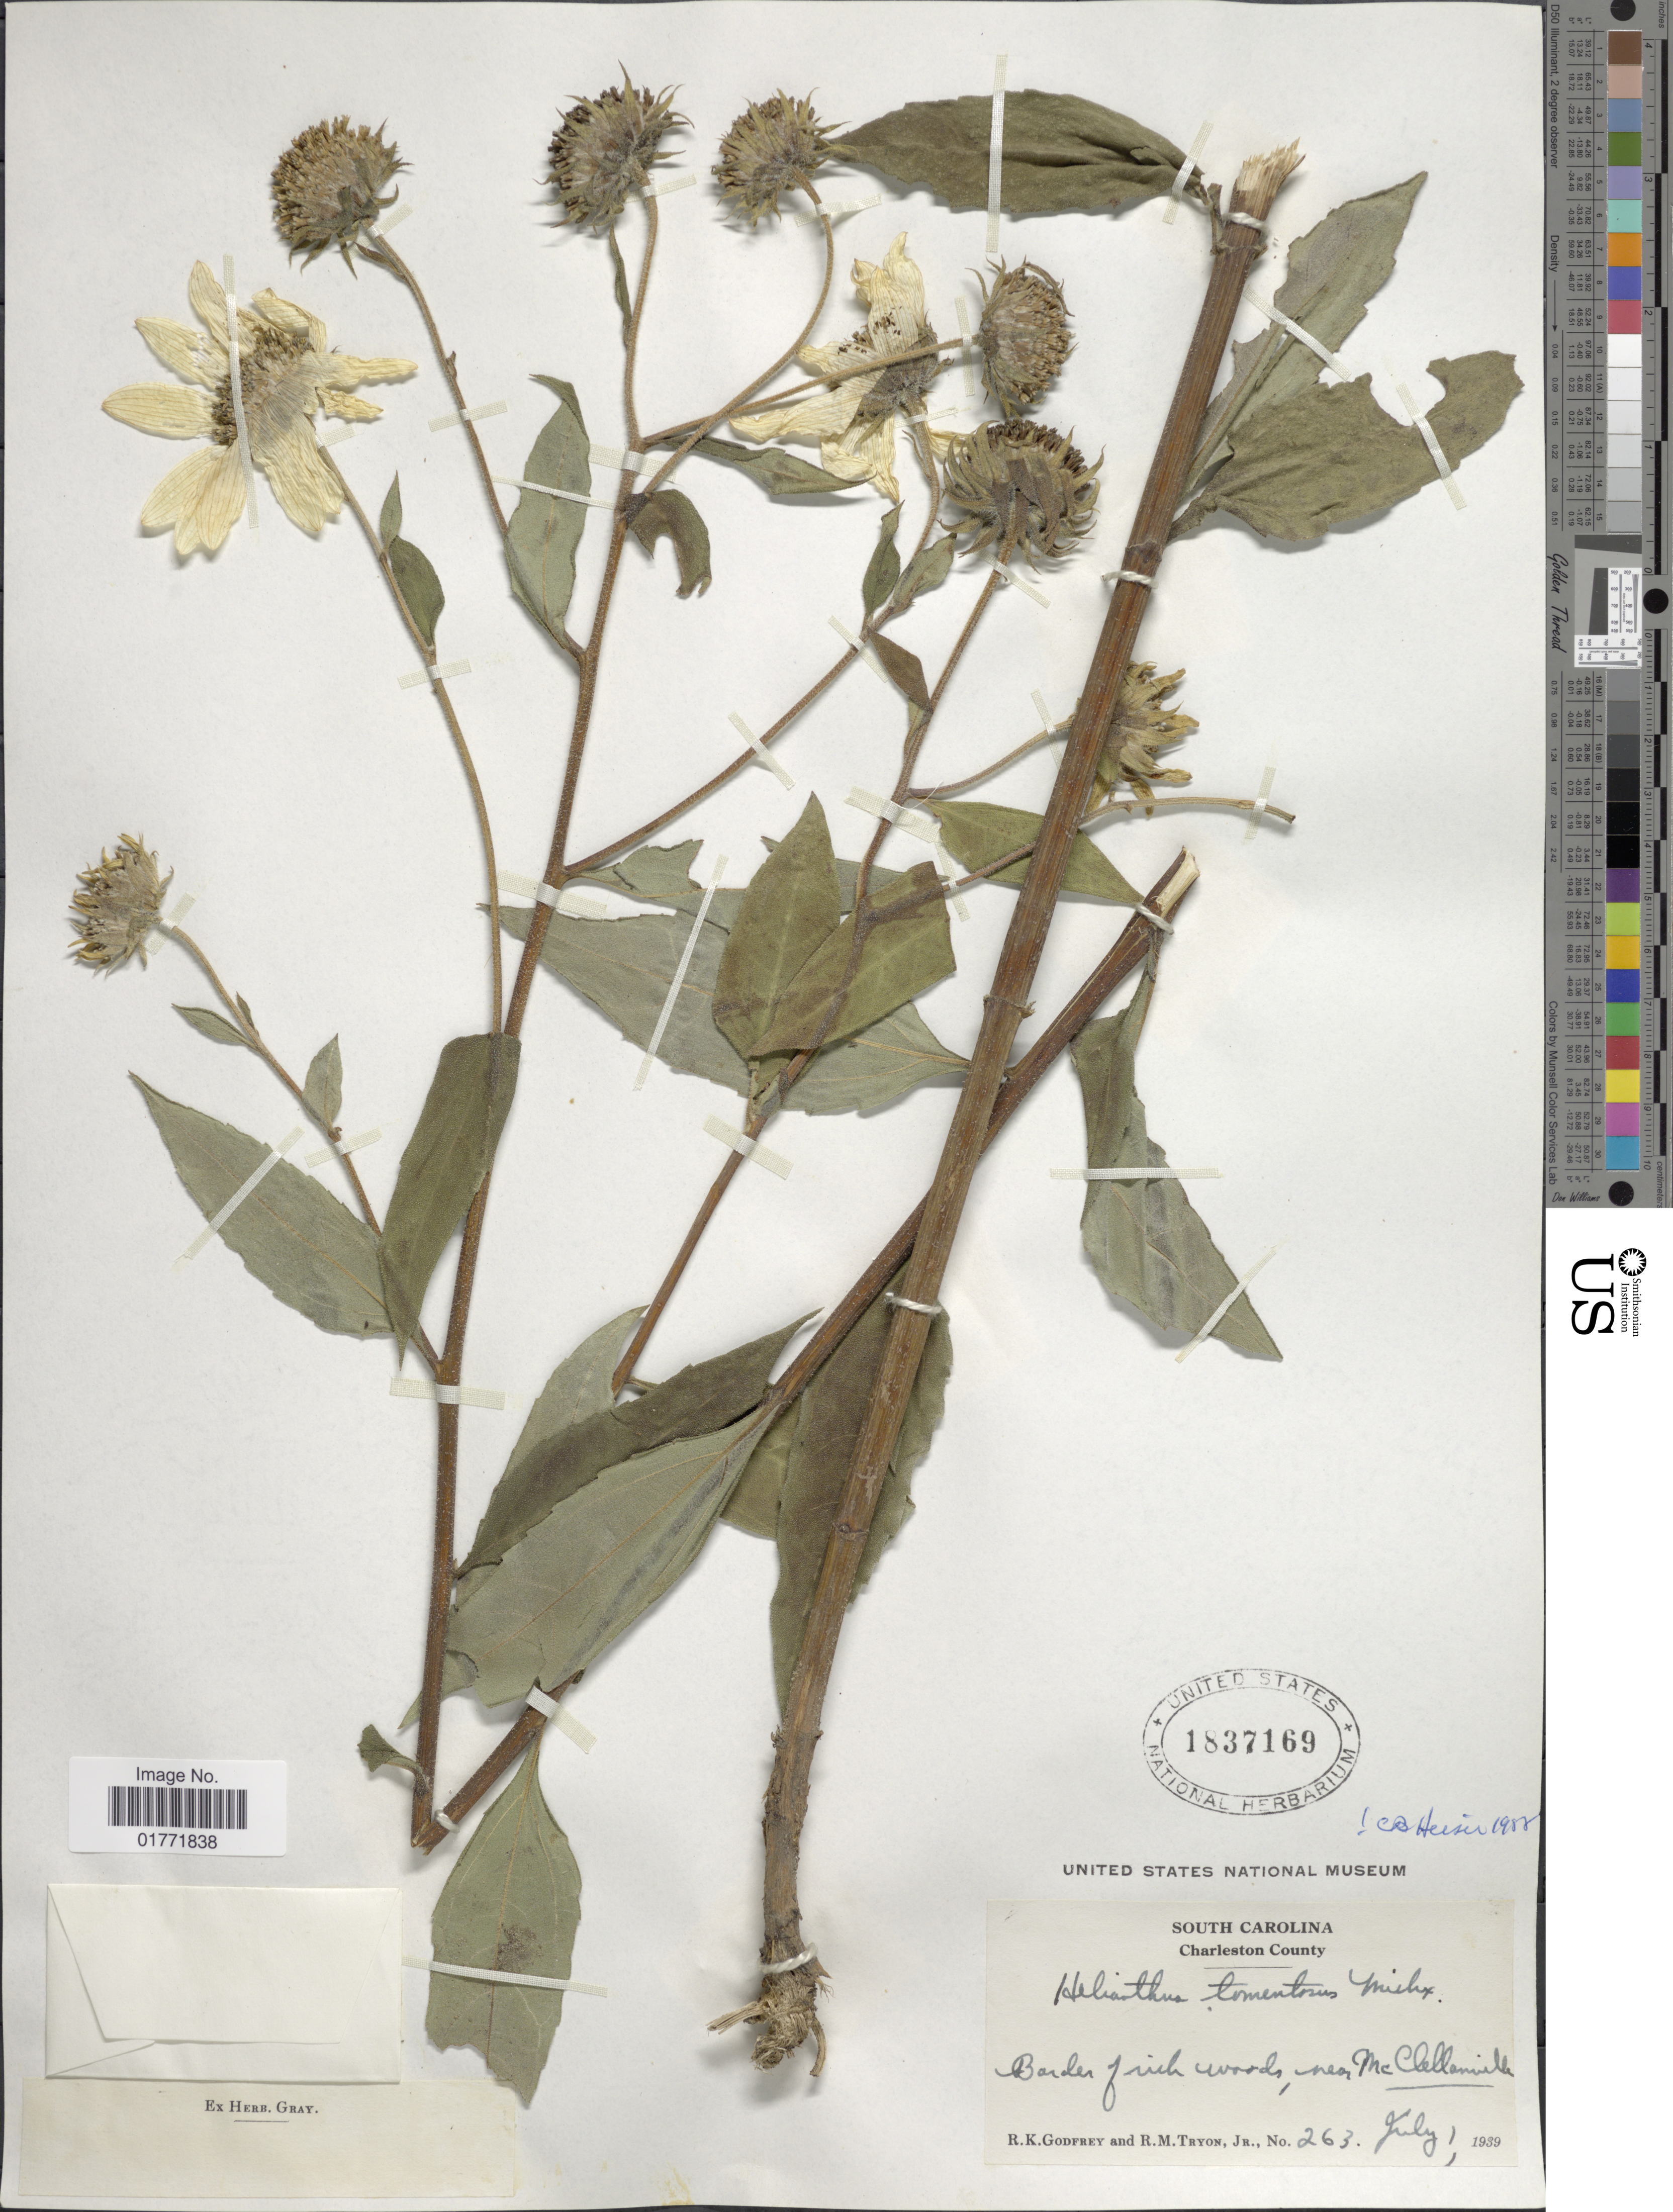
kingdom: Plantae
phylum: Tracheophyta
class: Magnoliopsida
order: Asterales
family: Asteraceae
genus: Helianthus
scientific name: Helianthus tomentosus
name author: Michx.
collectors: R. K. Godfrey & R. M. Tryon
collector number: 263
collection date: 1939-07-01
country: United States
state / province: South Carolina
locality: South Carolina. Charleston County. Border of rich woods, near McClellanville.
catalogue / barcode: US 1837169